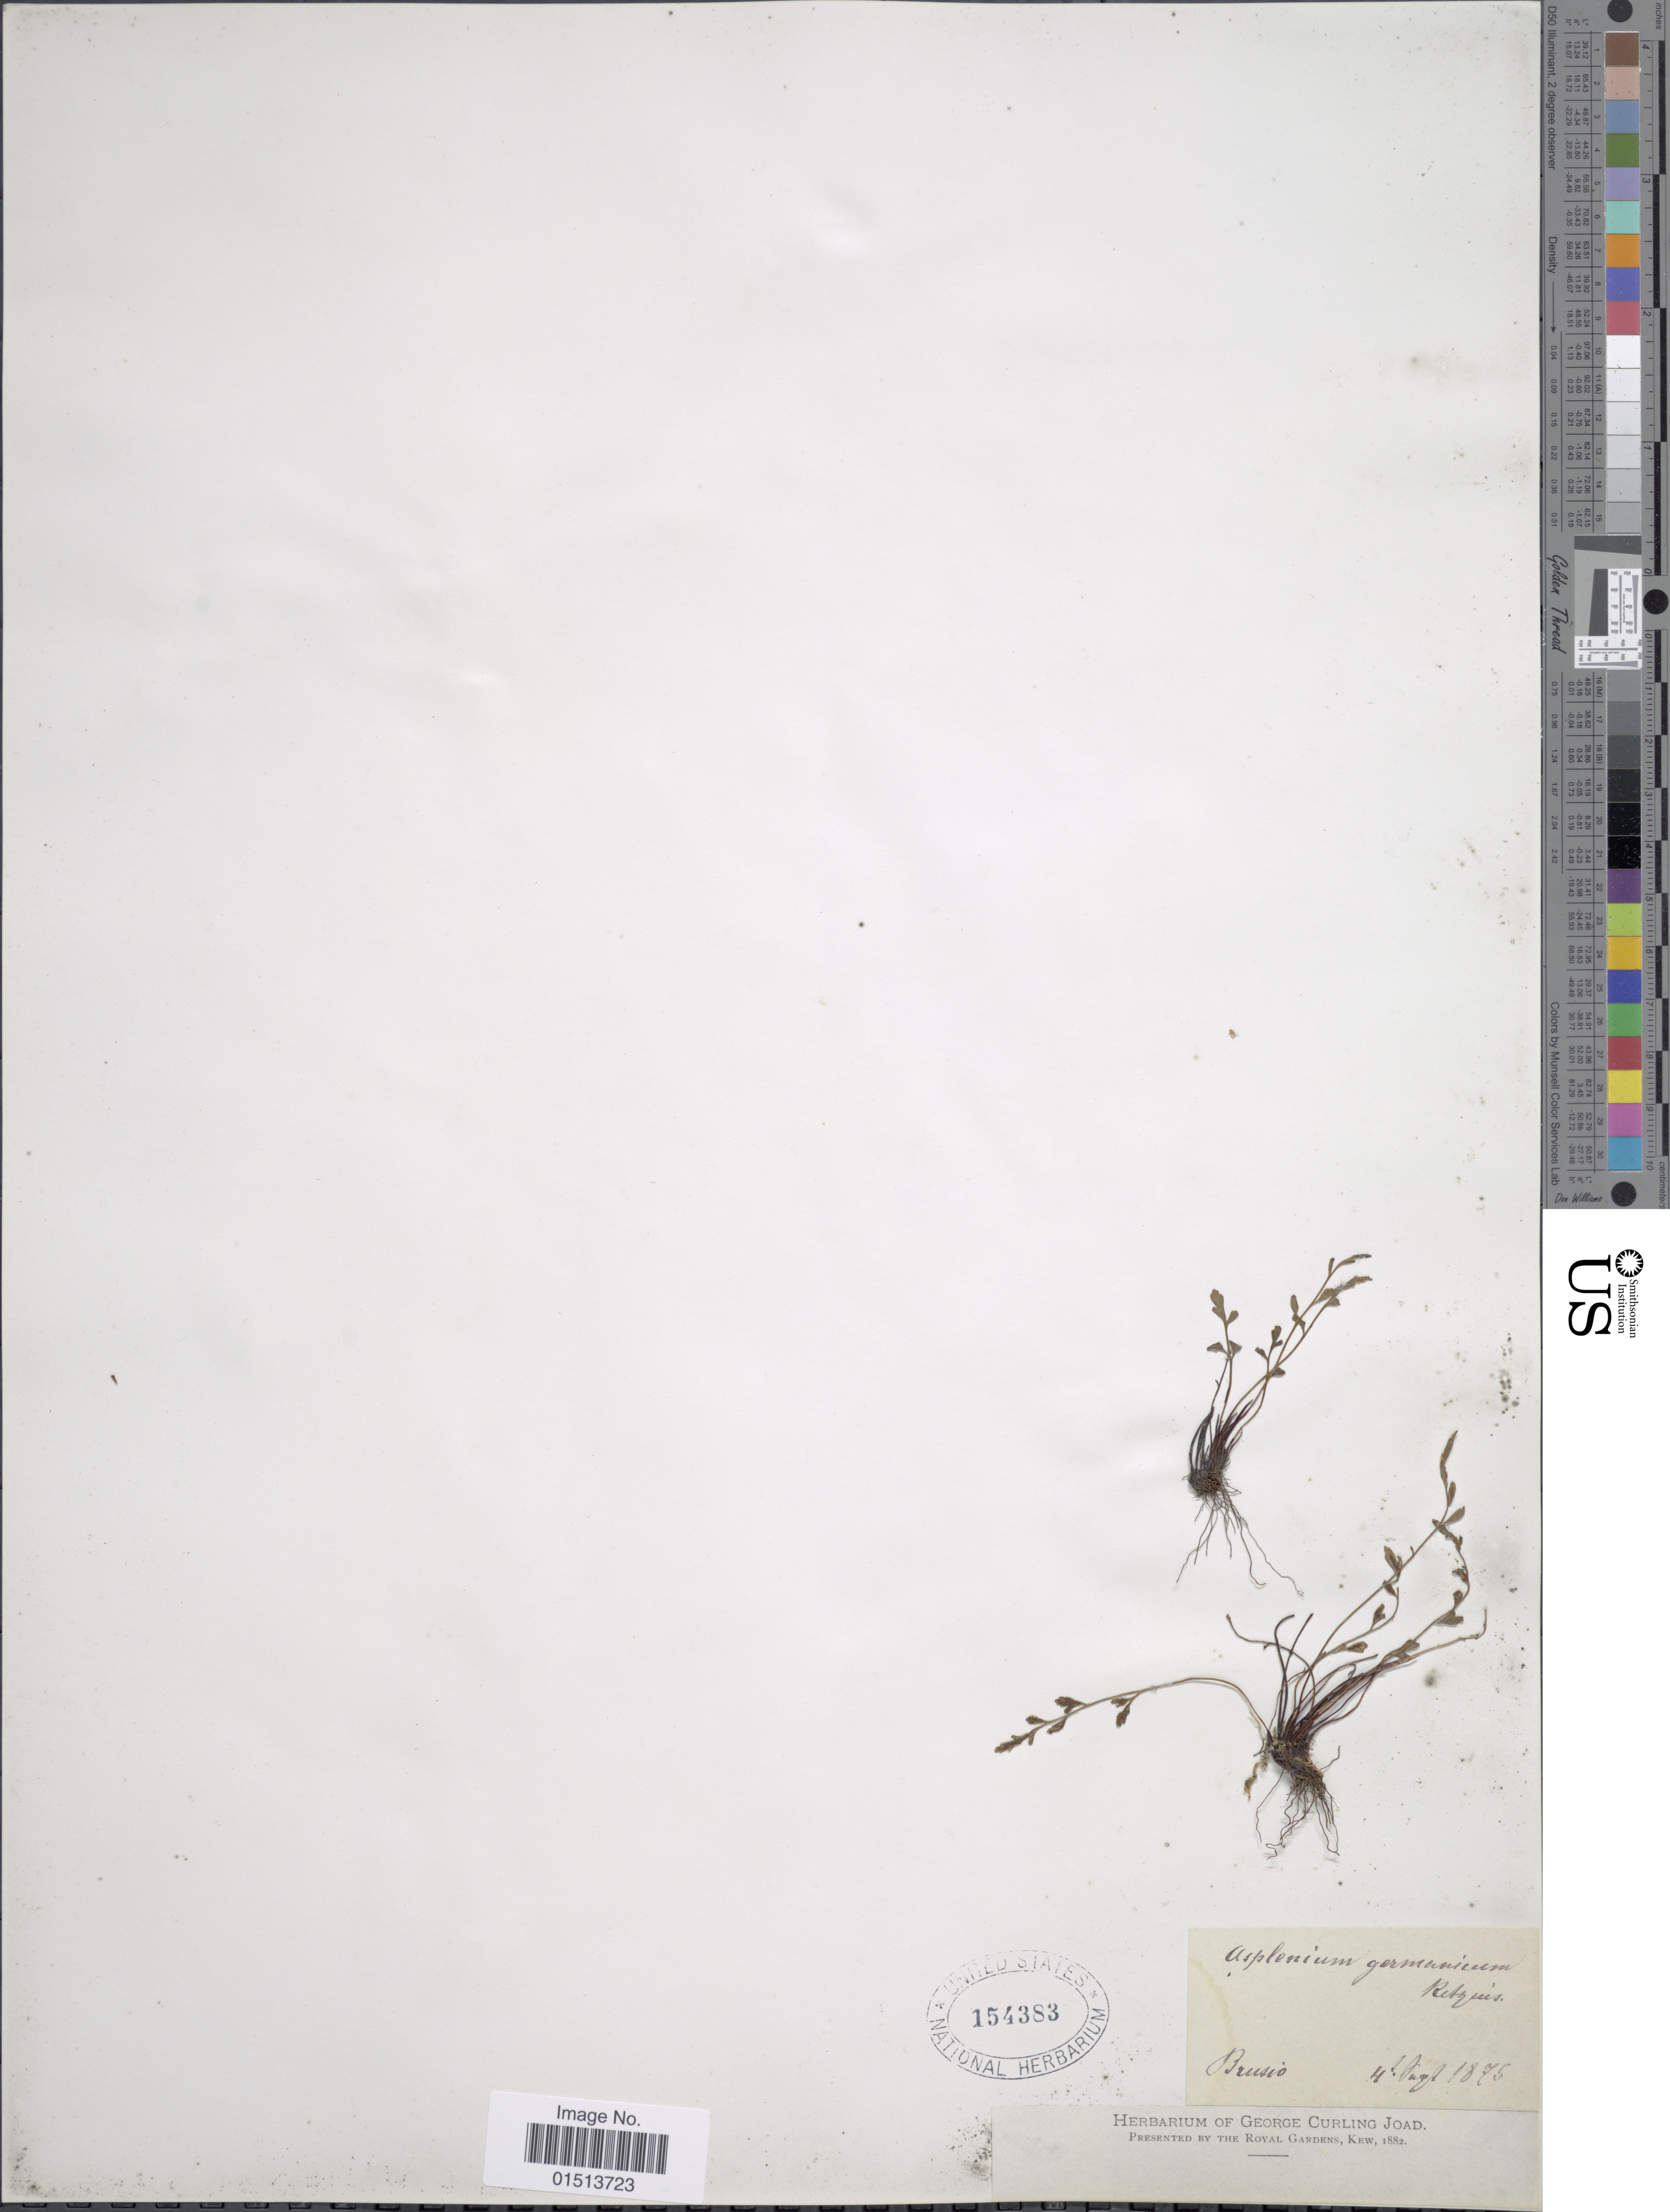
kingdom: Plantae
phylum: Tracheophyta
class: Polypodiopsida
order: Polypodiales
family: Aspleniaceae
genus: Asplenium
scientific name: Asplenium alternifolium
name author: Jacq.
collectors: ex herb. George Curling Joad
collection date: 1875-08-04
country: Switzerland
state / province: Graubunden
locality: Brusio.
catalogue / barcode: US 154383